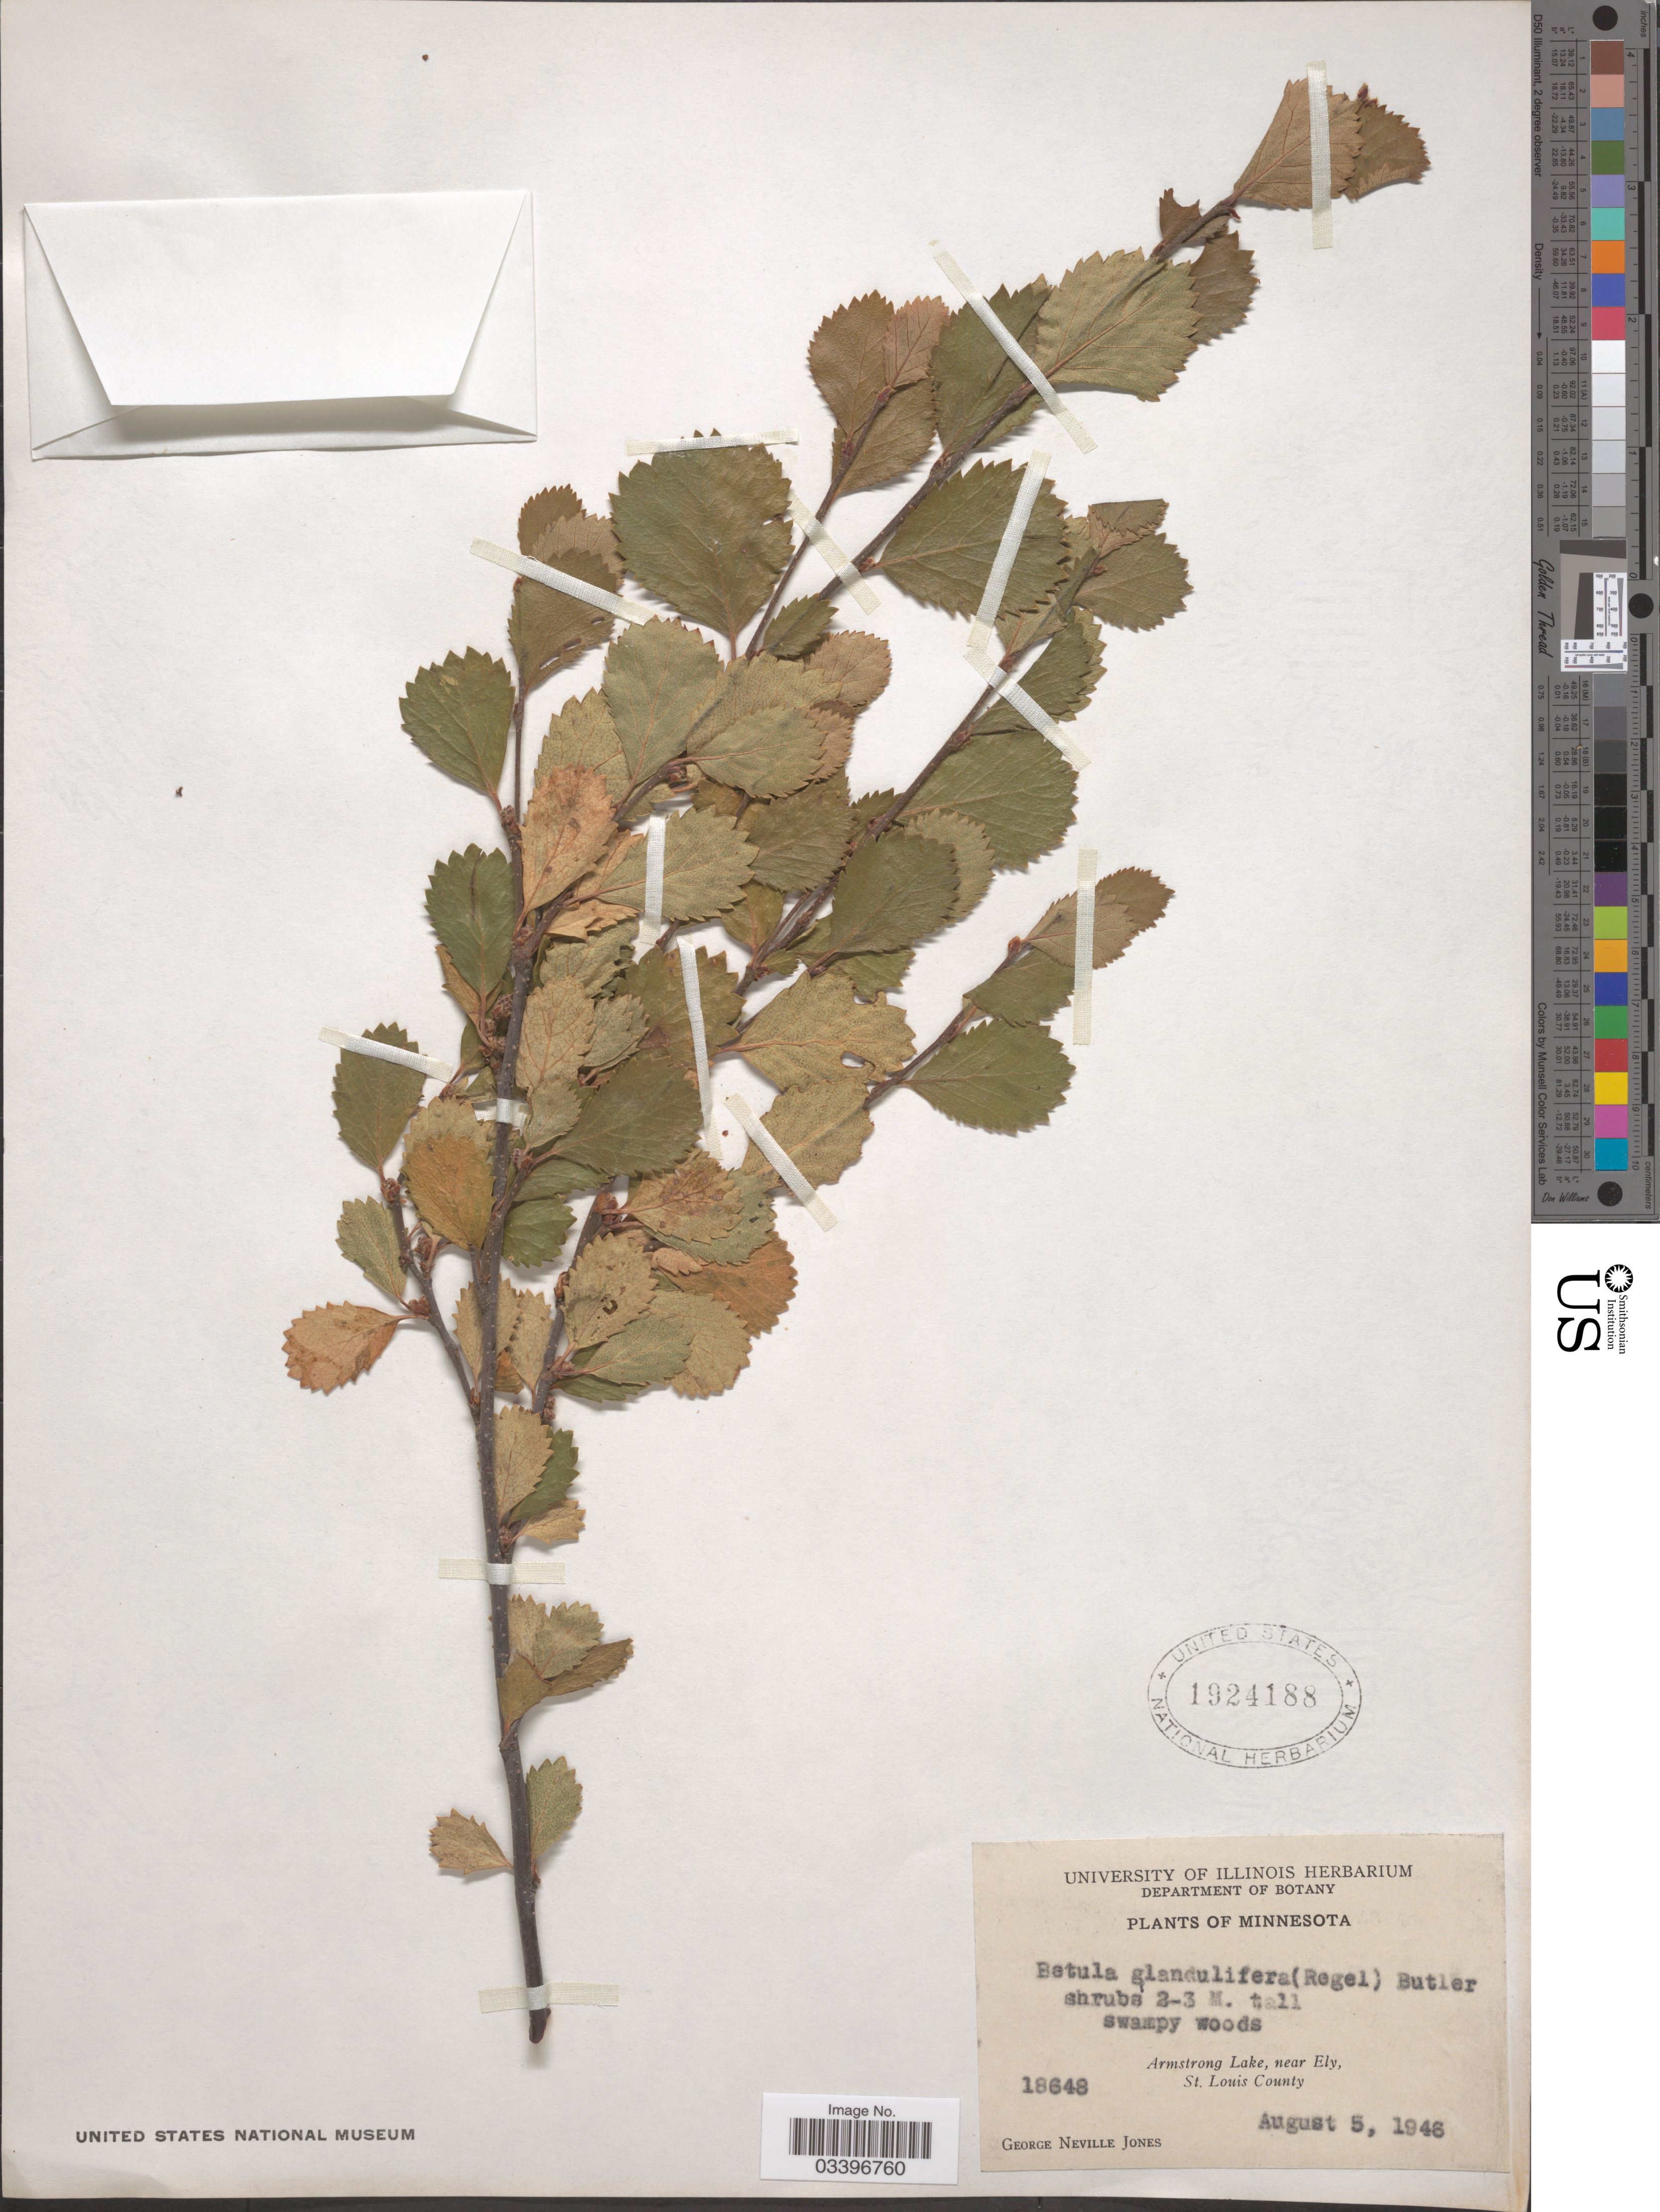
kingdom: Plantae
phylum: Tracheophyta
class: Magnoliopsida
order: Fagales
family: Betulaceae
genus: Betula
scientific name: Betula pumila var. glandulifera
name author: Regel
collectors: G. N. Jones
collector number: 18648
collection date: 1946-08-05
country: United States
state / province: Minnesota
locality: Swampy woods, Armstrong Lake, near Ely, St. Louis County.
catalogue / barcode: US 1924188